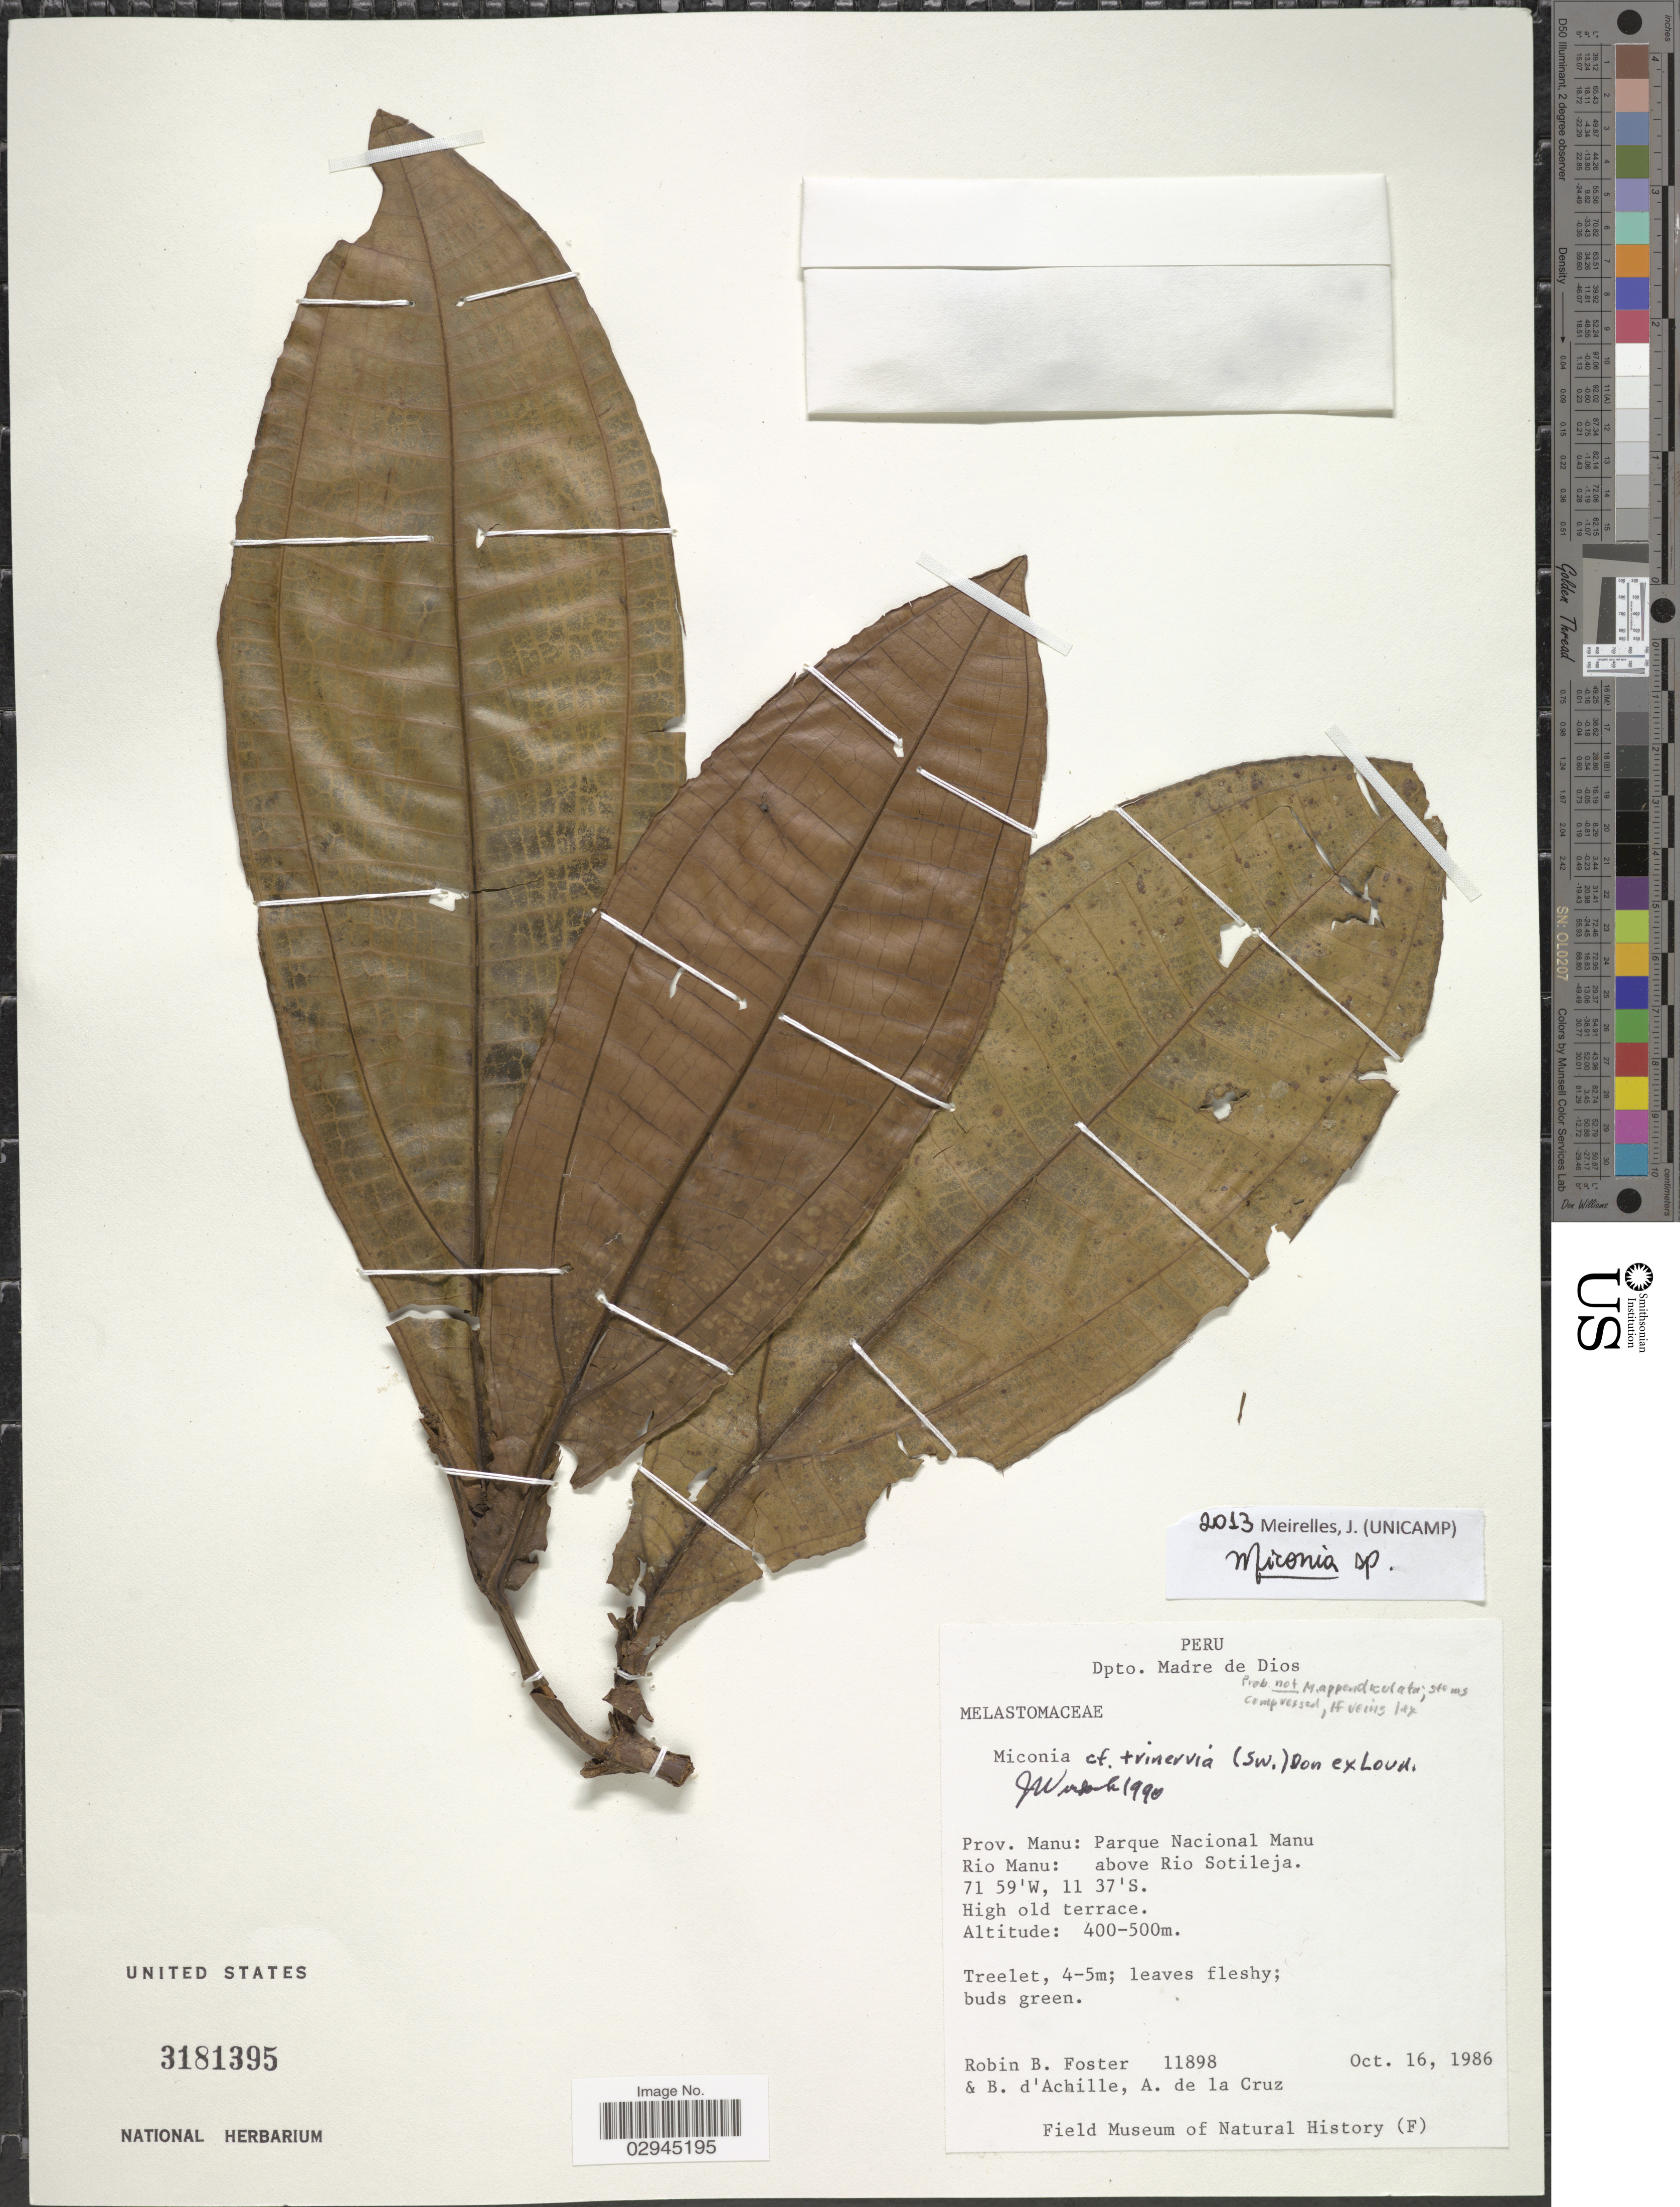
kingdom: Plantae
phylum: Tracheophyta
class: Magnoliopsida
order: Myrtales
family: Melastomataceae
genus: Miconia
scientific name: Miconia sp.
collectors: R. B. Foster, B. d'Achille, A. De la Cruz & A. De la Cruz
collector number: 11898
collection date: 1986-10-16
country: Peru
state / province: Madre de Dios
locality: Dpto. Madre de Dios. Prov. Manu: Parque Nacional Manu. Rio Manu: above Rio Sotileja.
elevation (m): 400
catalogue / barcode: US 3181395